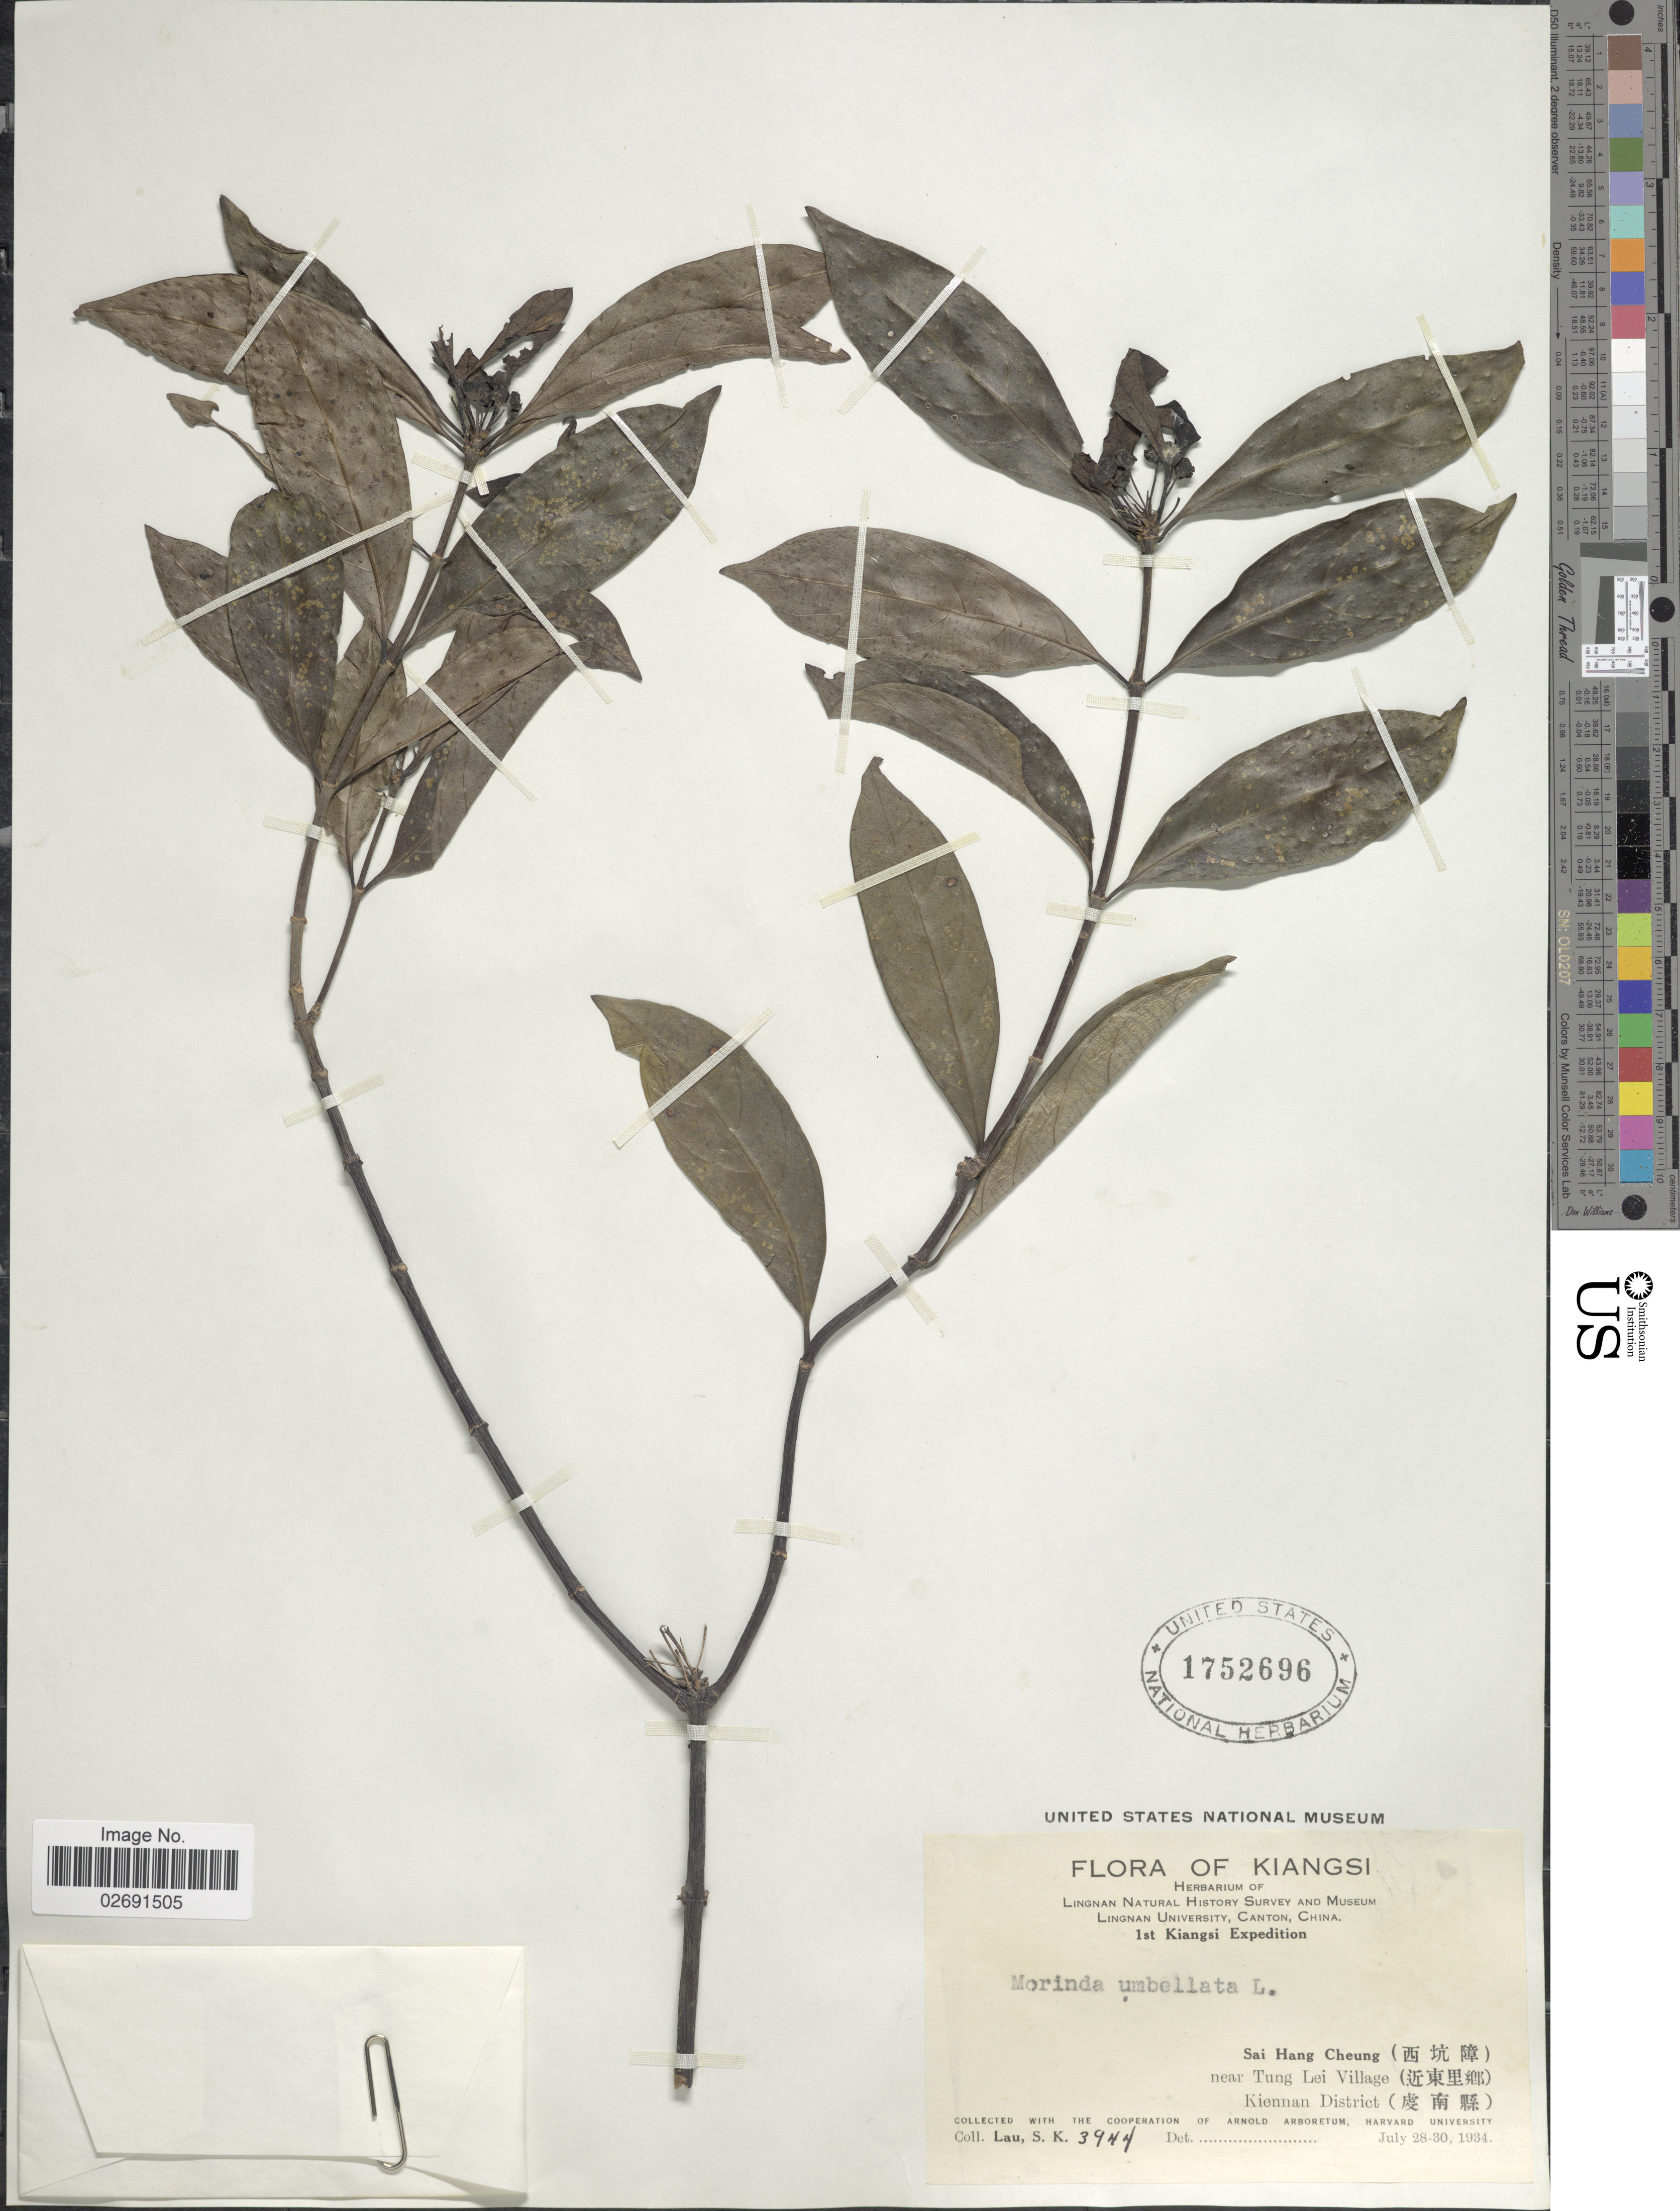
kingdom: Plantae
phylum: Tracheophyta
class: Magnoliopsida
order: Gentianales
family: Rubiaceae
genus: Gynochthodes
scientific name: Gynochthodes umbellata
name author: (L.) Razafim. & B. Bremer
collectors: S. K. Lau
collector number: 3944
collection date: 1934-07-28/1934-07-30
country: China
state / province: Jiangxi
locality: Kiangsi, Sai Hang Cheung, near Tung Lei Village, Kiennan District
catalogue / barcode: US 1752696